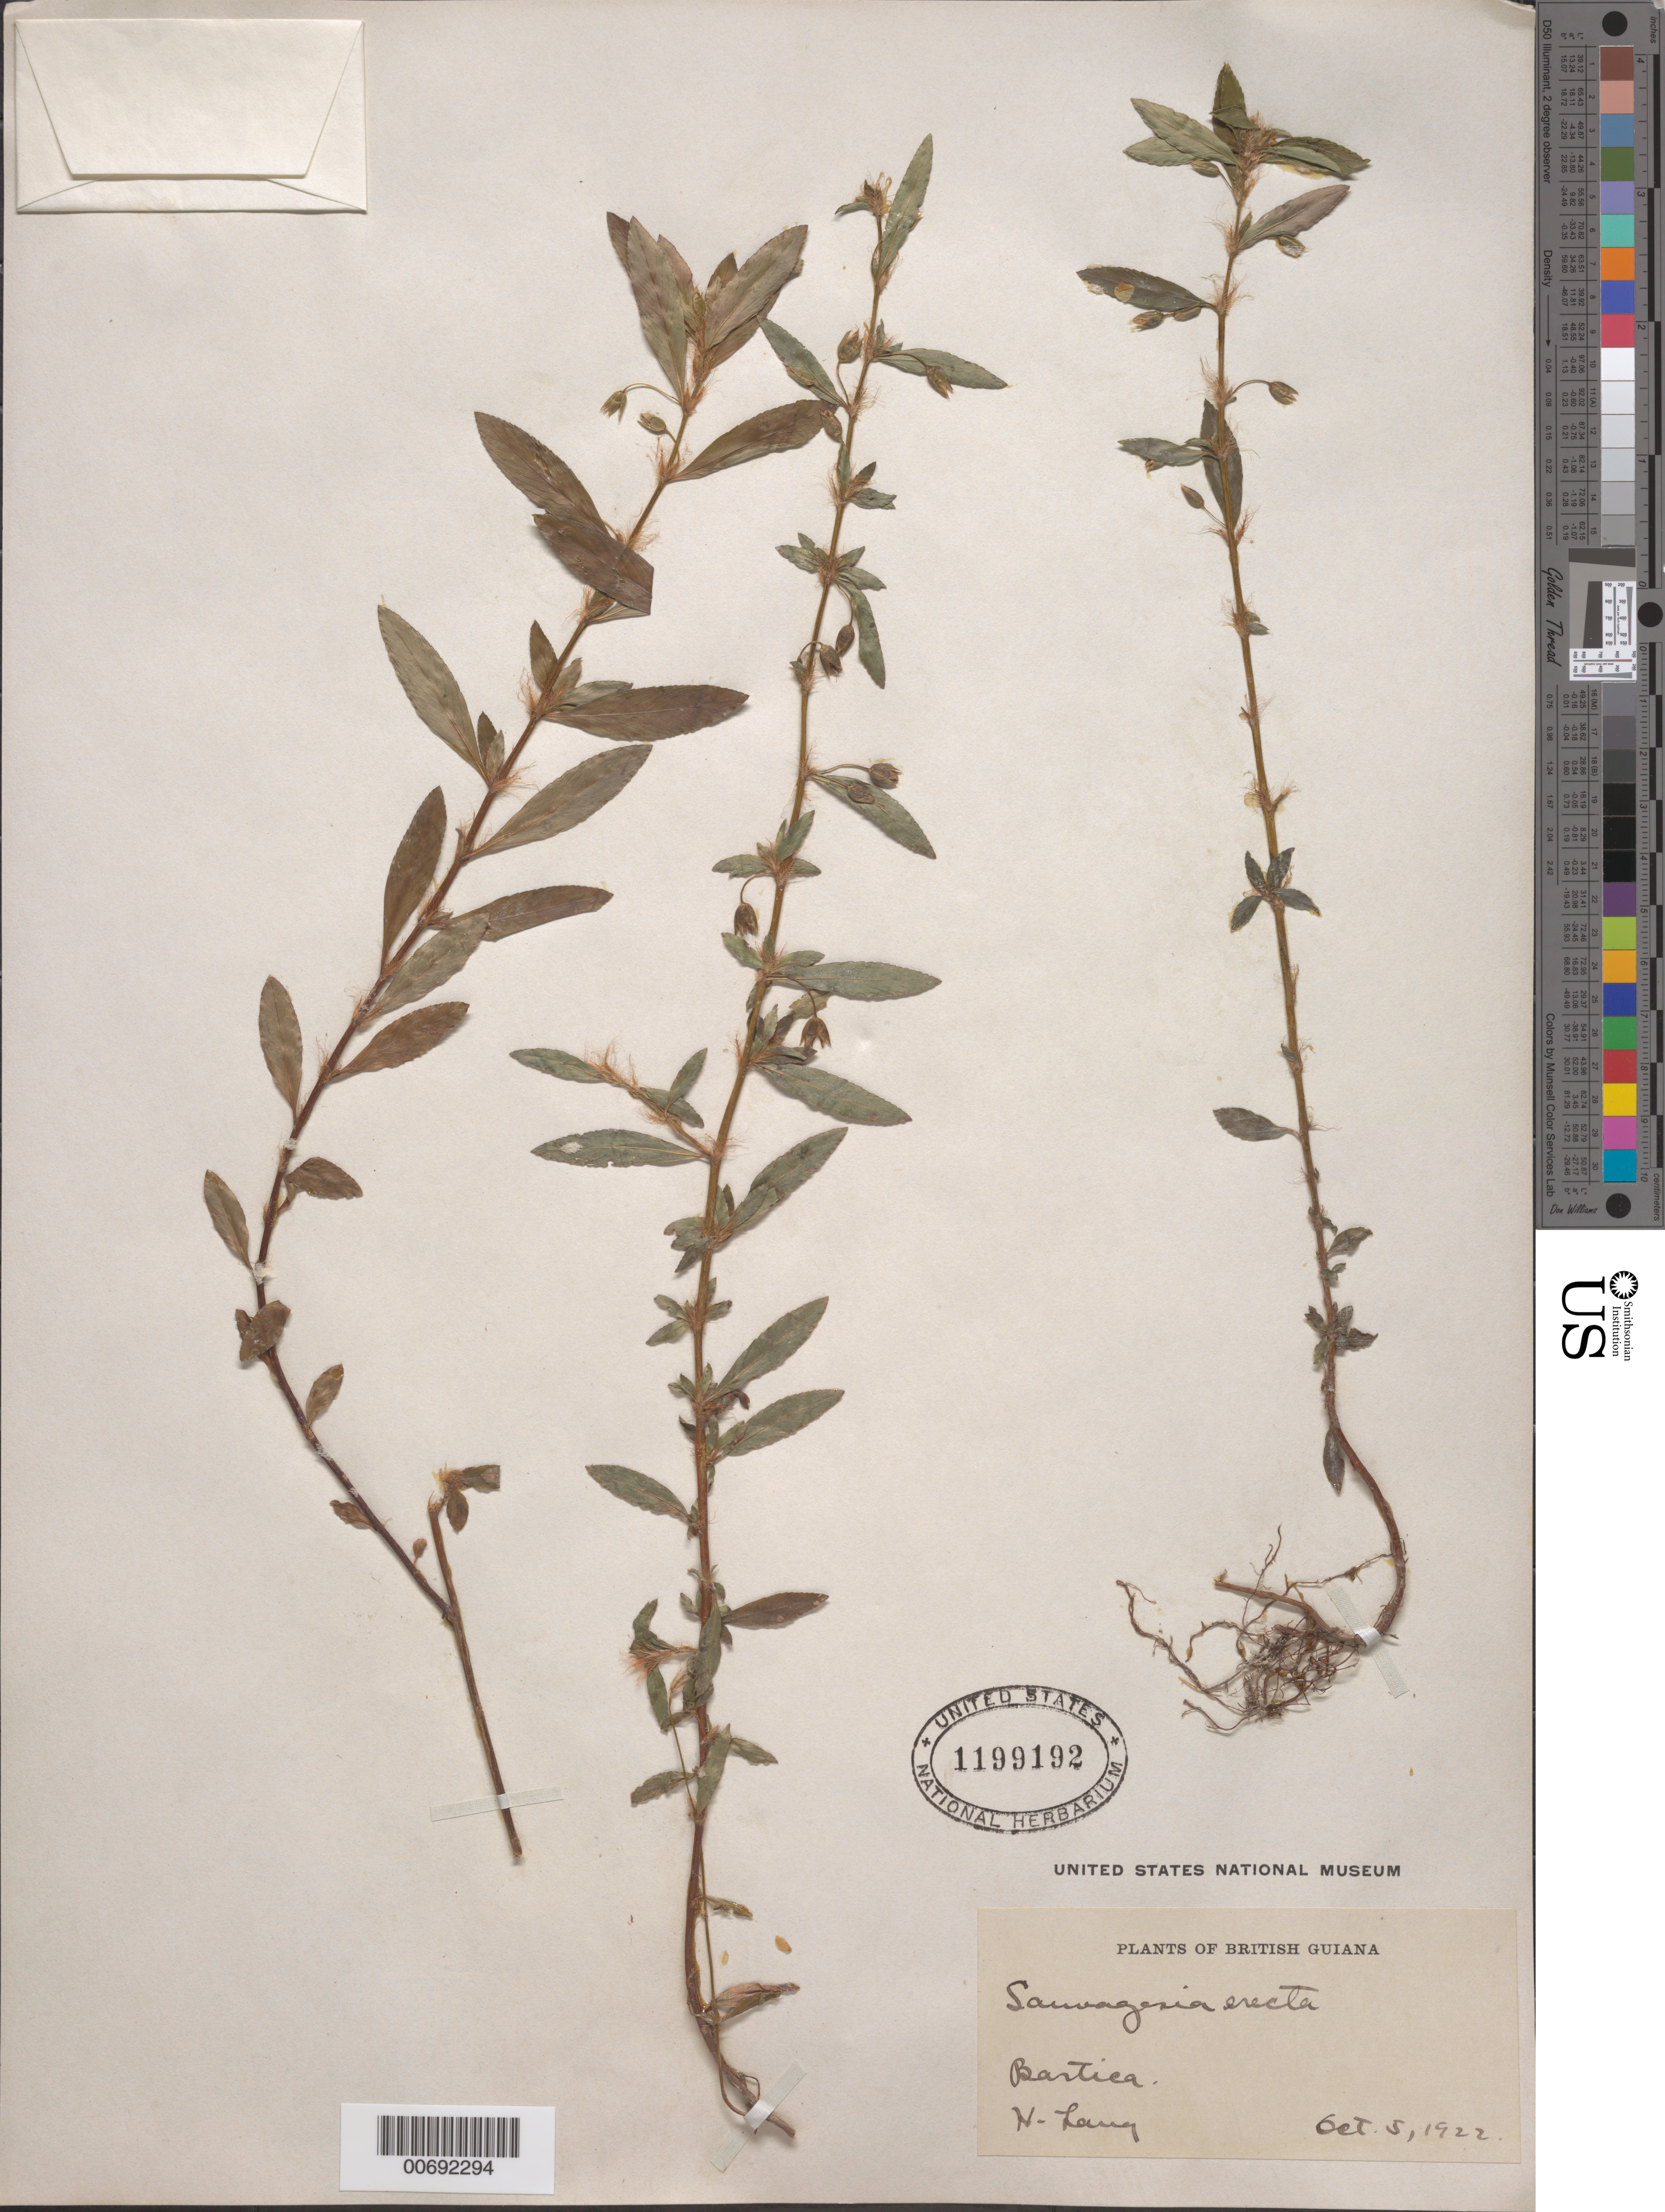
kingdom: Plantae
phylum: Tracheophyta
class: Magnoliopsida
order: Malpighiales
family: Ochnaceae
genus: Sauvagesia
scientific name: Sauvagesia erecta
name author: L.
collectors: H. Lang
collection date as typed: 5-Oct-22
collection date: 1922-10-05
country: Guyana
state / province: Cuyuni-Mazaruni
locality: Bartica, Essequibo R.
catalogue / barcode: US 1199192